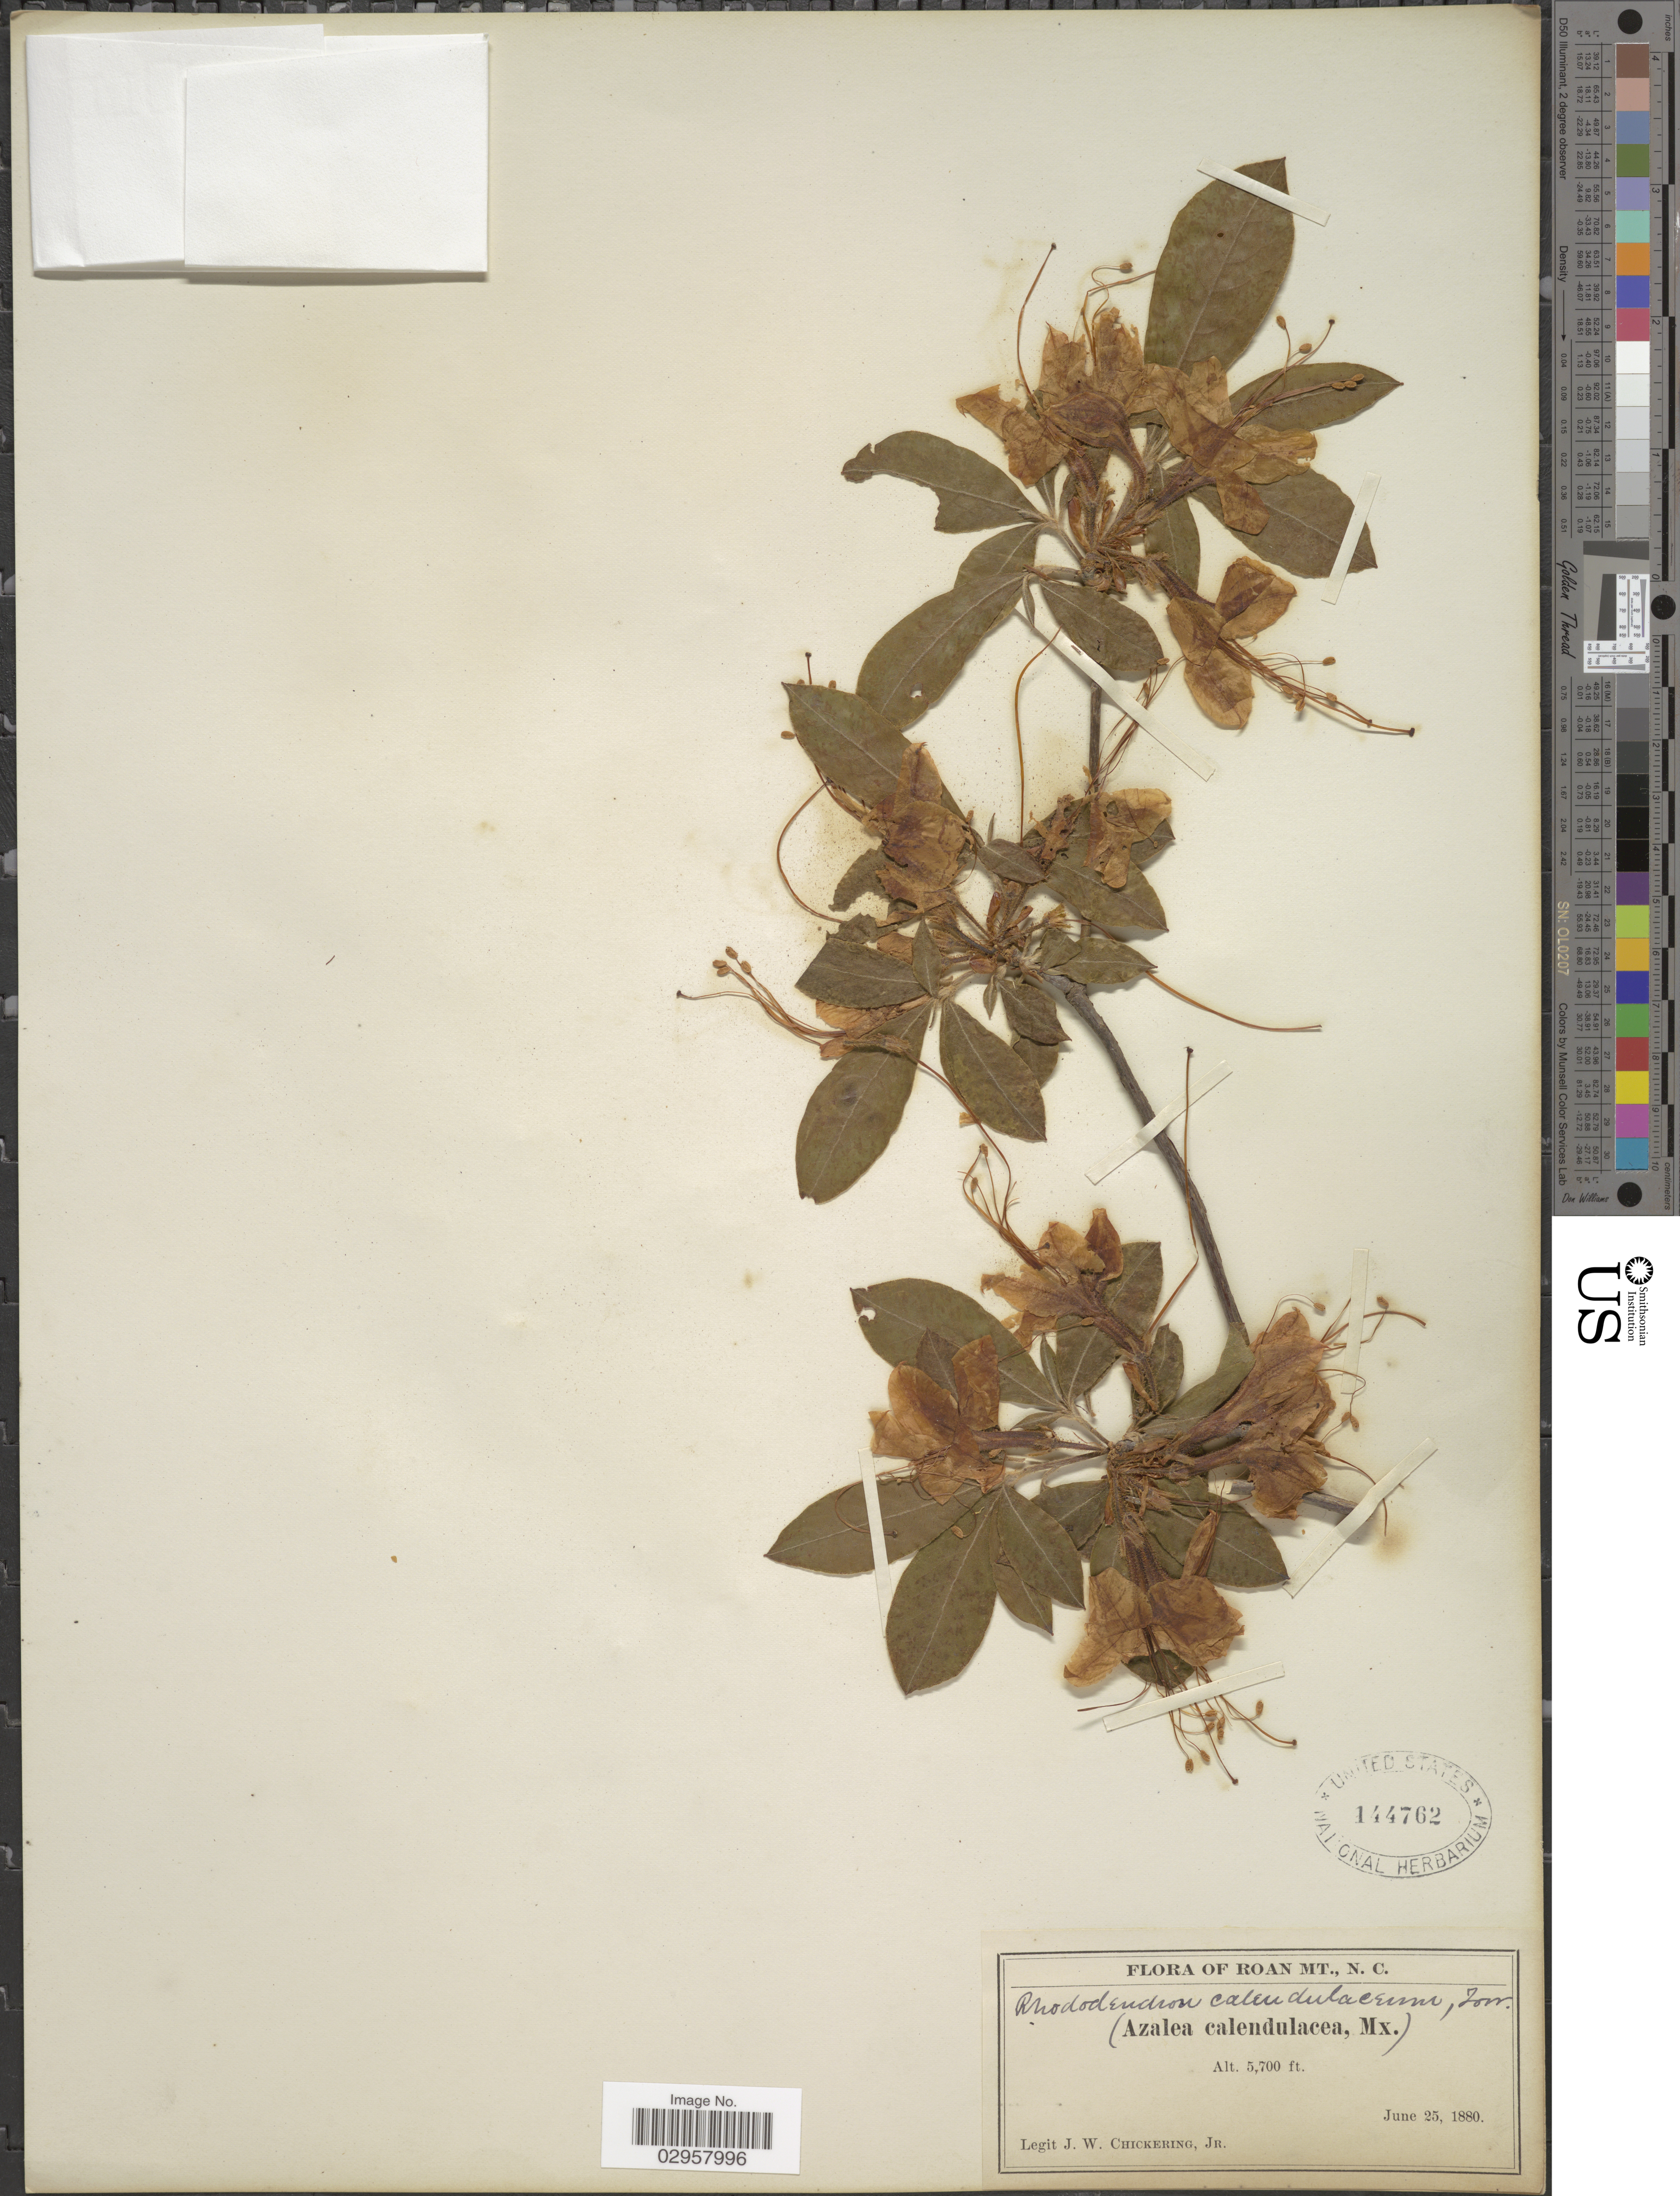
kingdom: Plantae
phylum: Tracheophyta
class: Magnoliopsida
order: Ericales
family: Ericaceae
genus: Rhododendron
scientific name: Rhododendron calendulaceum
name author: (Michx.) Torr.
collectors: J. W. Chickering Jr.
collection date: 1880-06-25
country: United States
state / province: North Carolina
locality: Roan Mt.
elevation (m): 1737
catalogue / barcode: US 144762